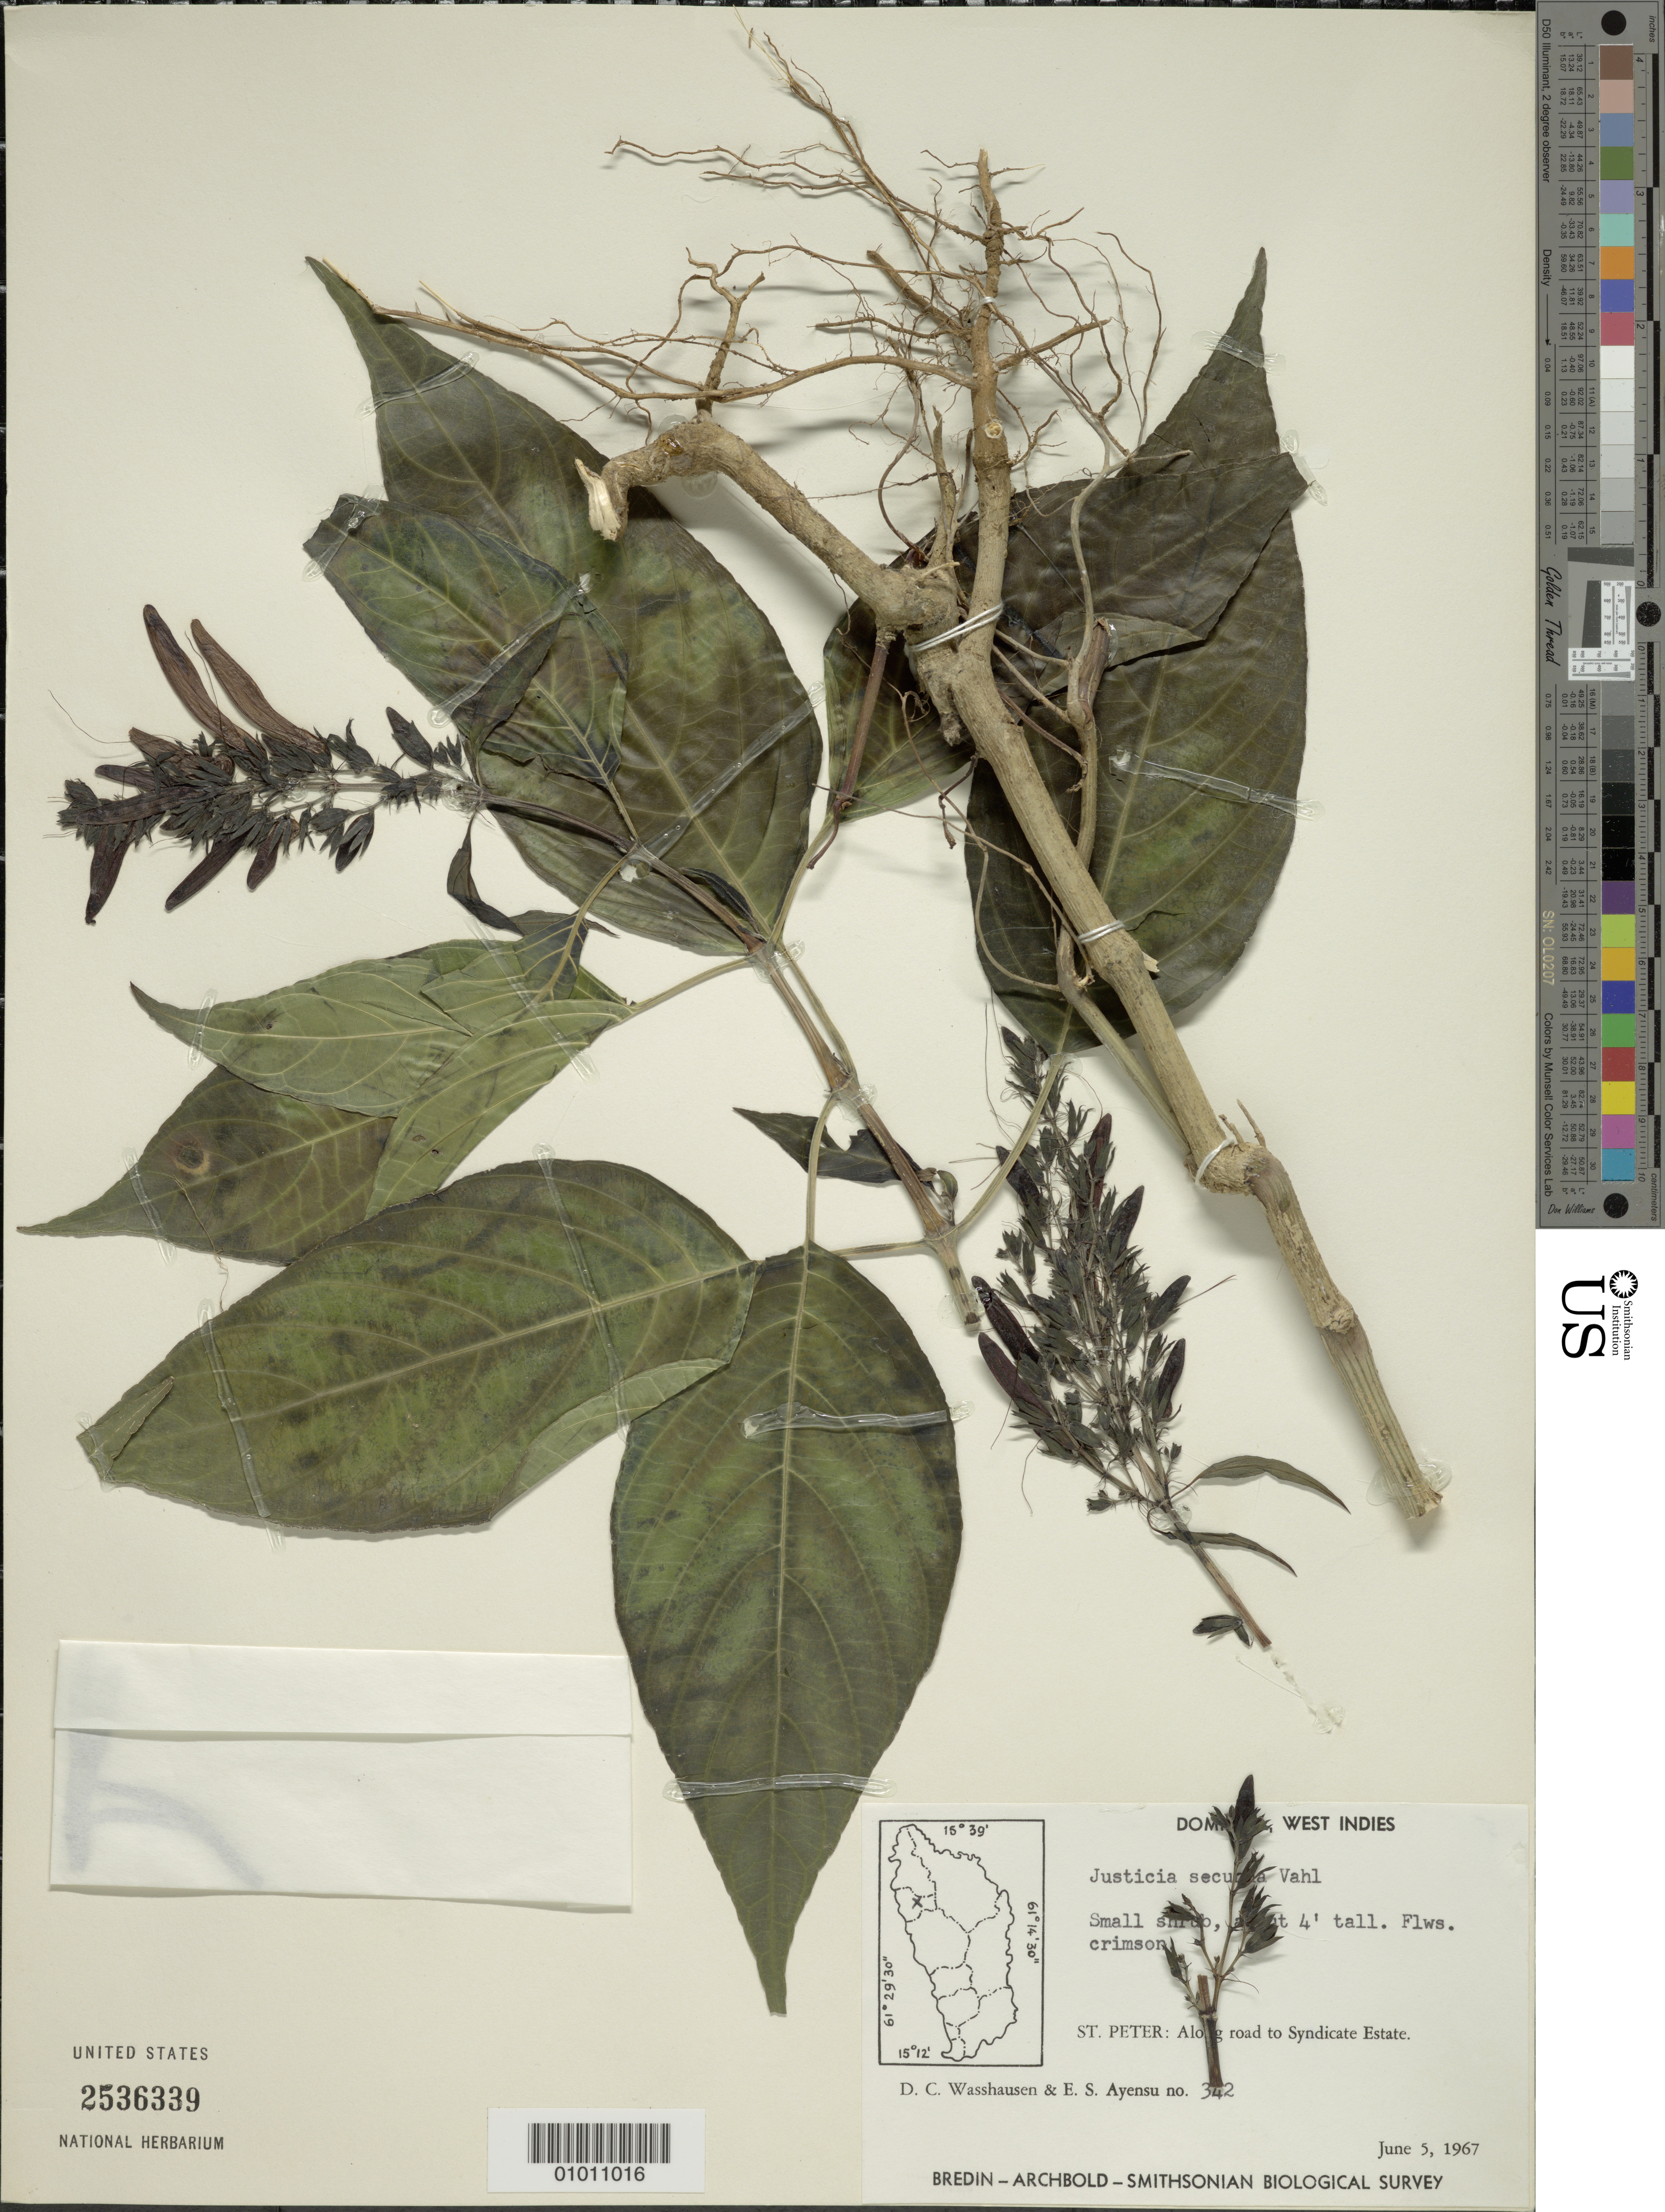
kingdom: Plantae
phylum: Tracheophyta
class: Magnoliopsida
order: Lamiales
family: Acanthaceae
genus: Justicia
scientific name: Justicia secunda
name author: Vahl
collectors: D. C. Wasshausen & E. S. Ayensu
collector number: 342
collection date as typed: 05 Jun 1967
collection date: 1967-06-05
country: Dominica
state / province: St. Peter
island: Dominica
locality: Road to Syndicate Estate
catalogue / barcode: US 2536339